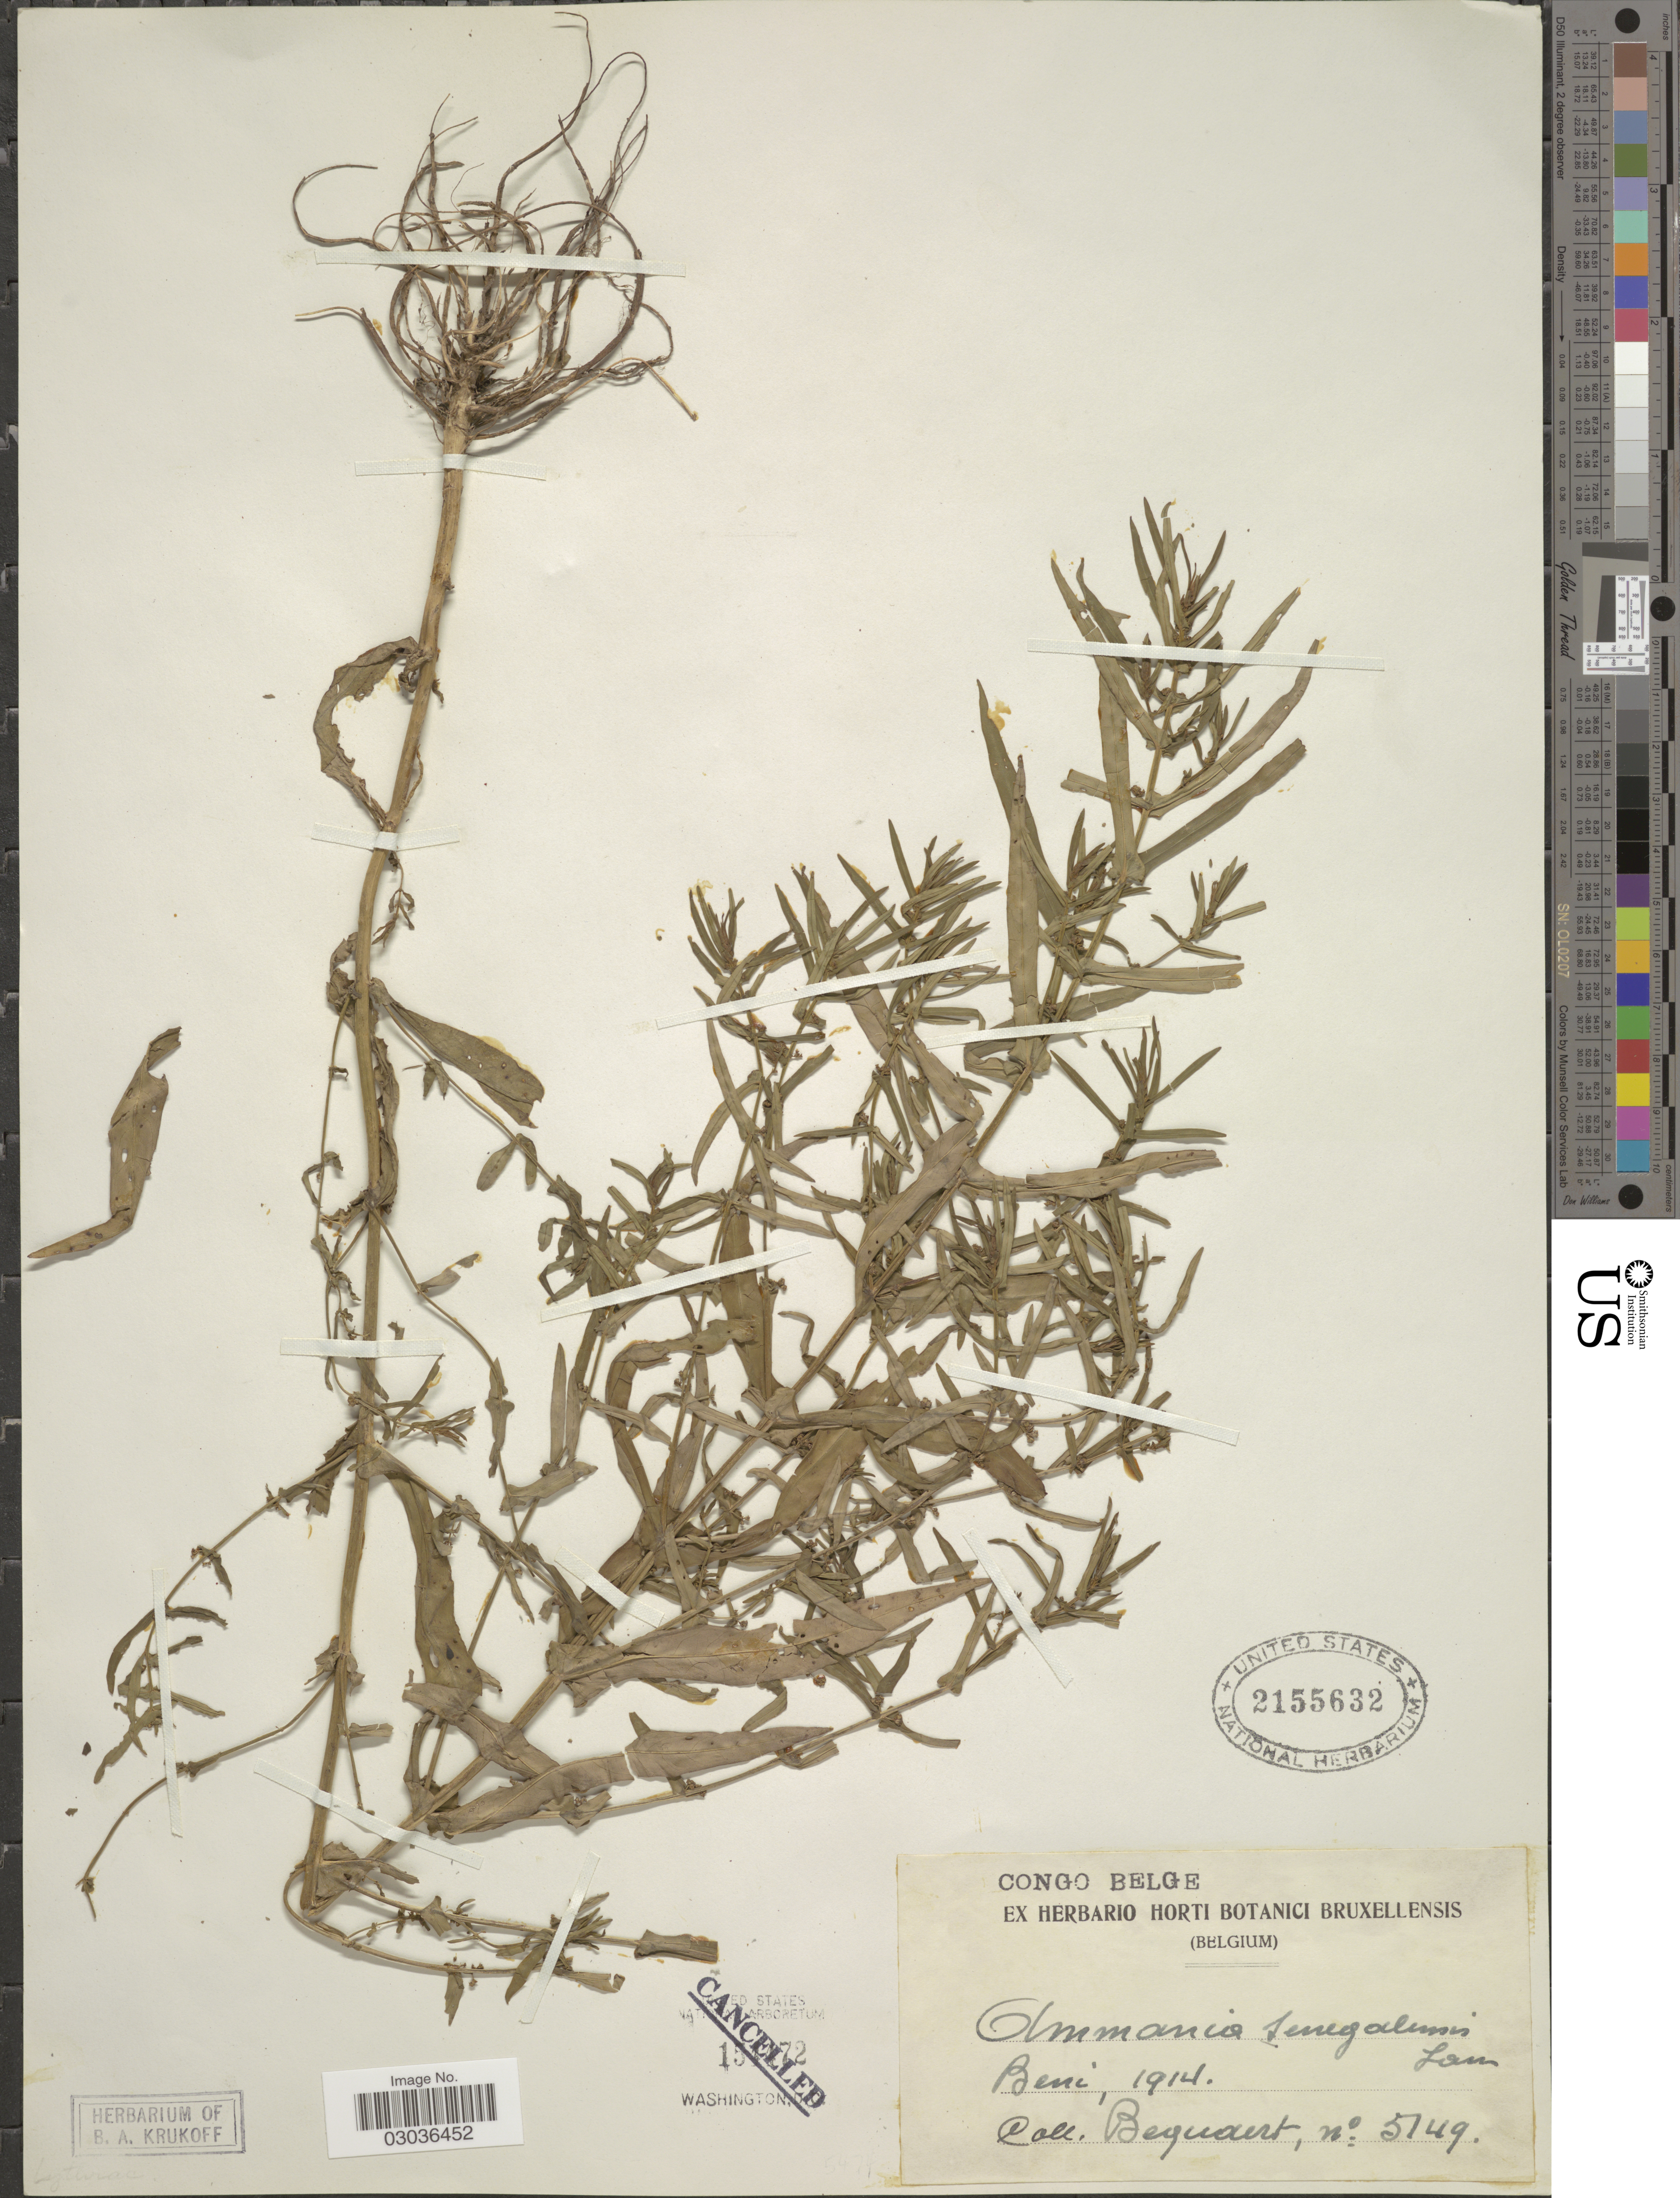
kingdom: Plantae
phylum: Tracheophyta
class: Magnoliopsida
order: Myrtales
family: Lythraceae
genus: Ammannia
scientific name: Ammannia senegalensis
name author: Lam.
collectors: Bequaert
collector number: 5149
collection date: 1914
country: Congo, Democratic Republic of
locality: Congo Belge. Beni.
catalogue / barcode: US 2155632